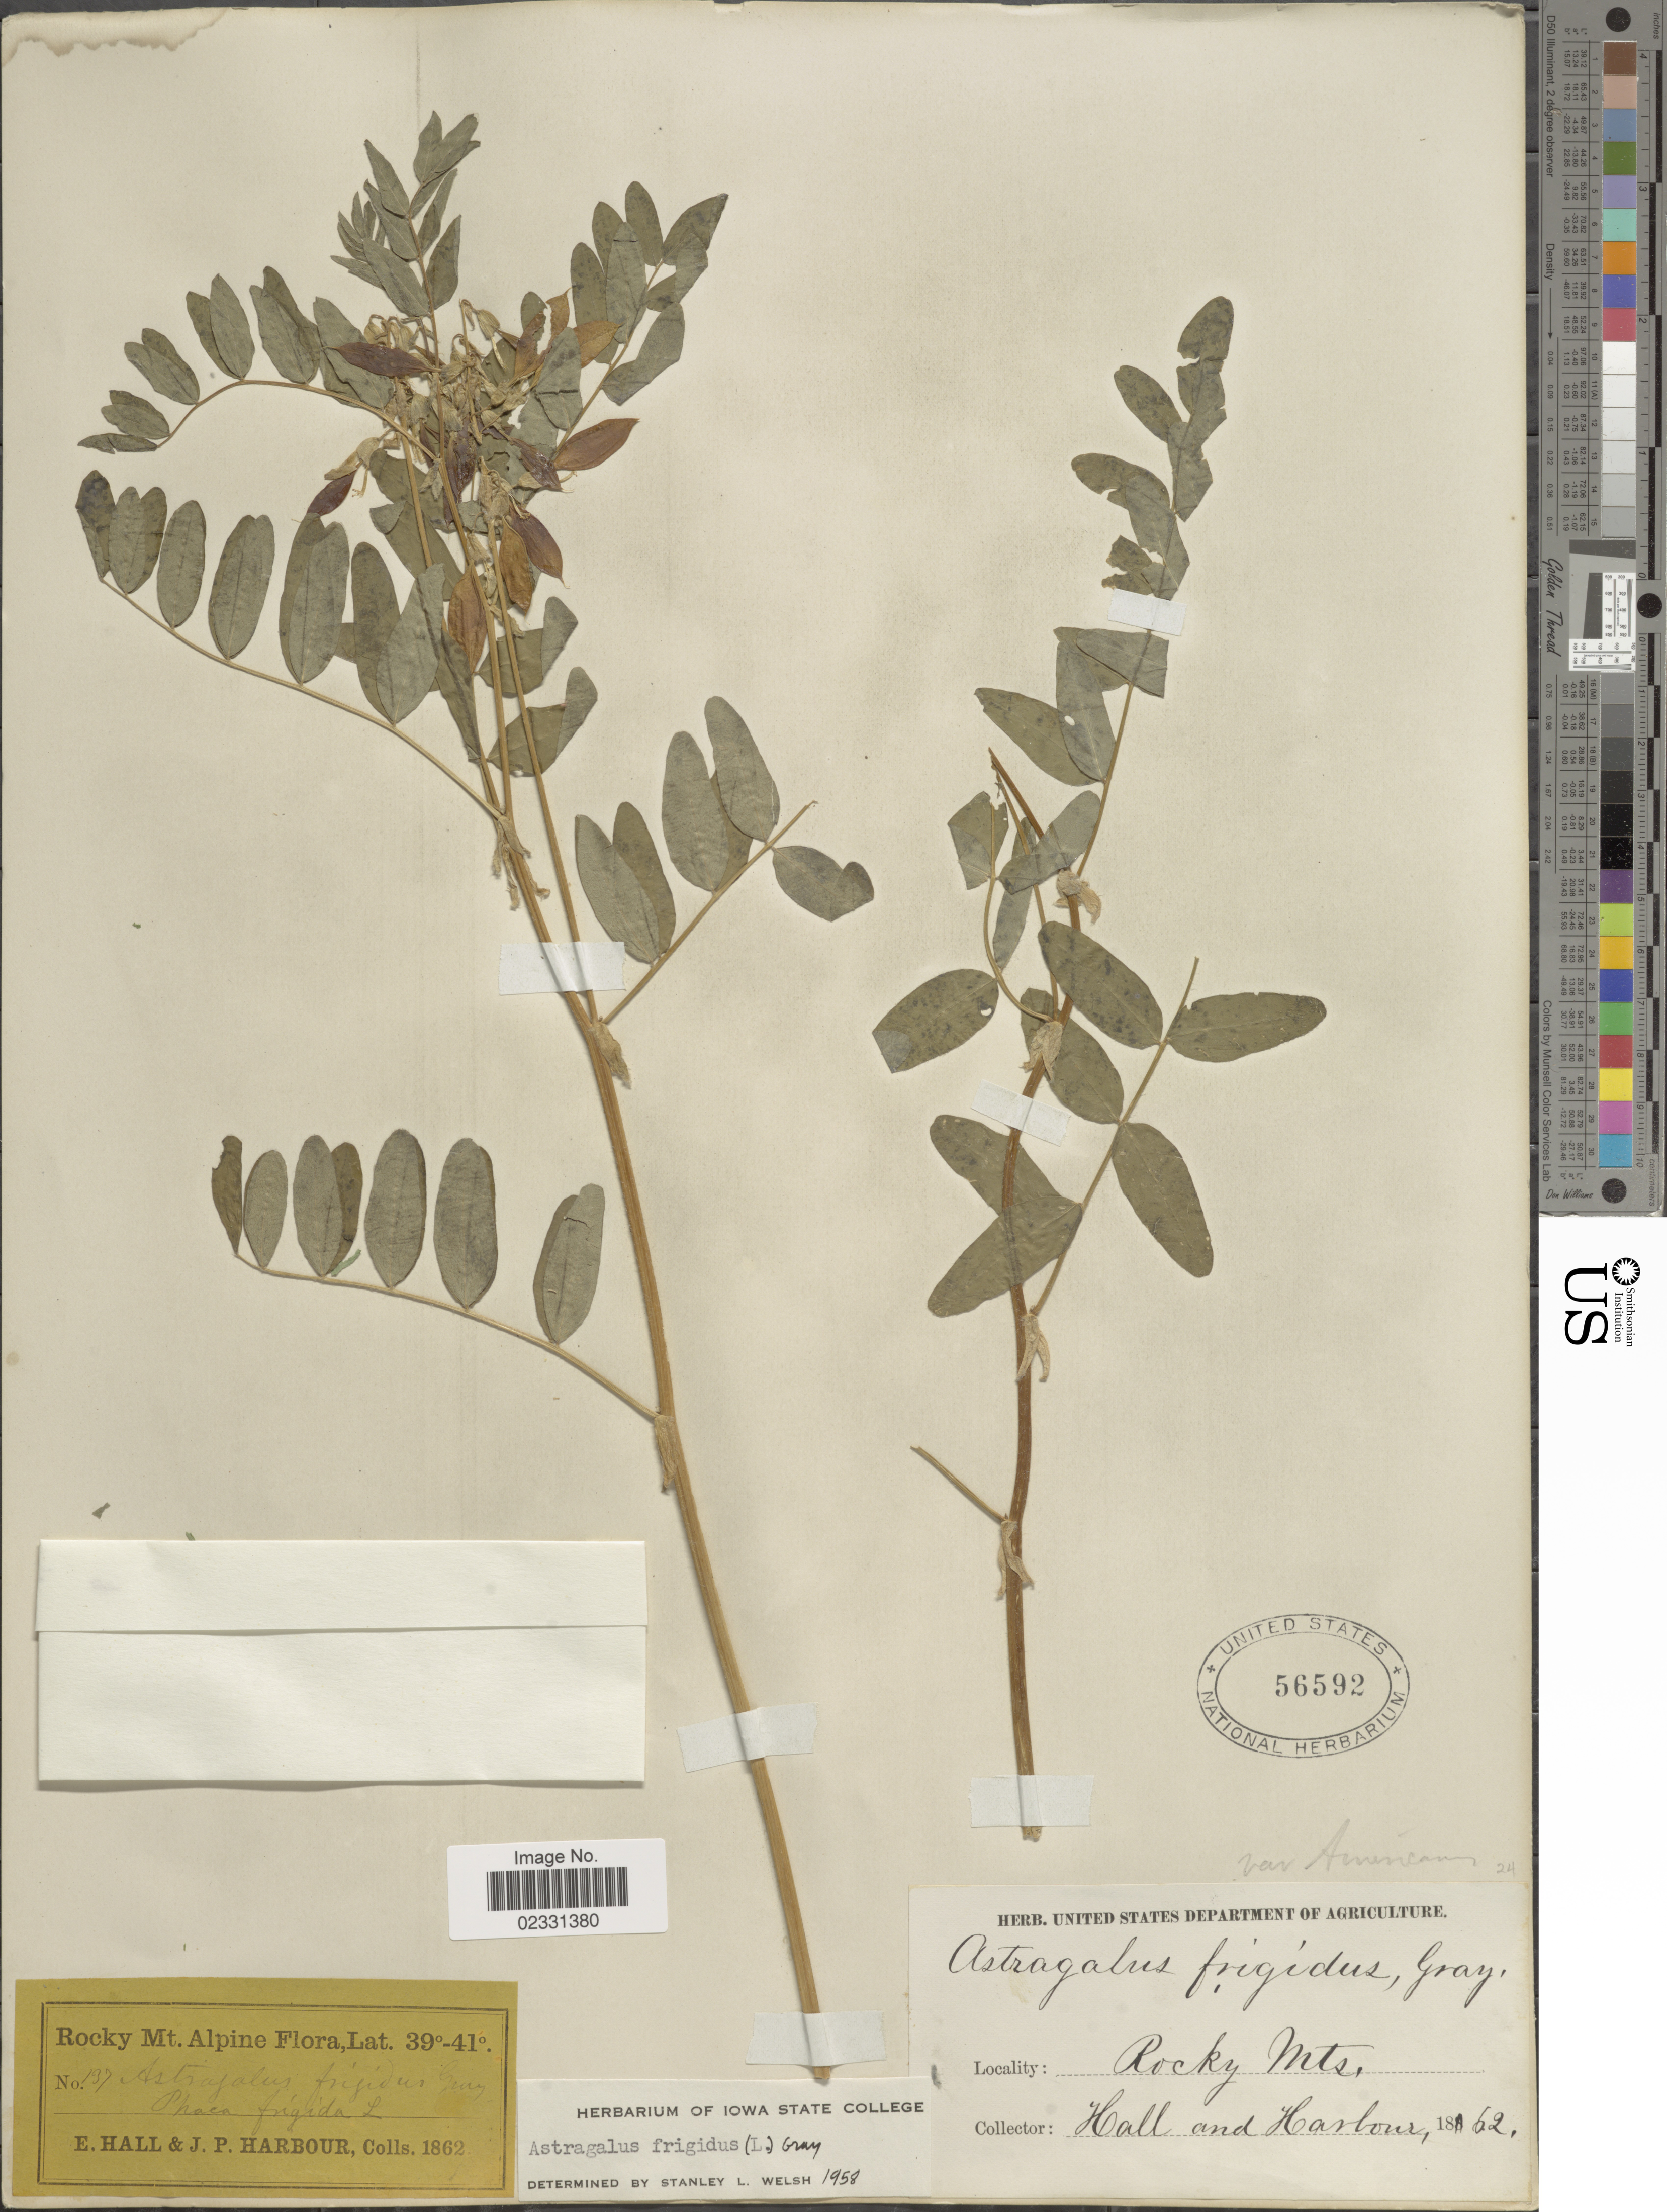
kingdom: Plantae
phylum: Tracheophyta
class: Magnoliopsida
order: Fabales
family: Fabaceae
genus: Astragalus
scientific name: Astragalus frigidus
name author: (L.) A. Gray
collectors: E. Hall & J. Harbour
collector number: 137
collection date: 1862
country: United States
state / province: Colorado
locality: Rocky Mt.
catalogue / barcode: US 56592